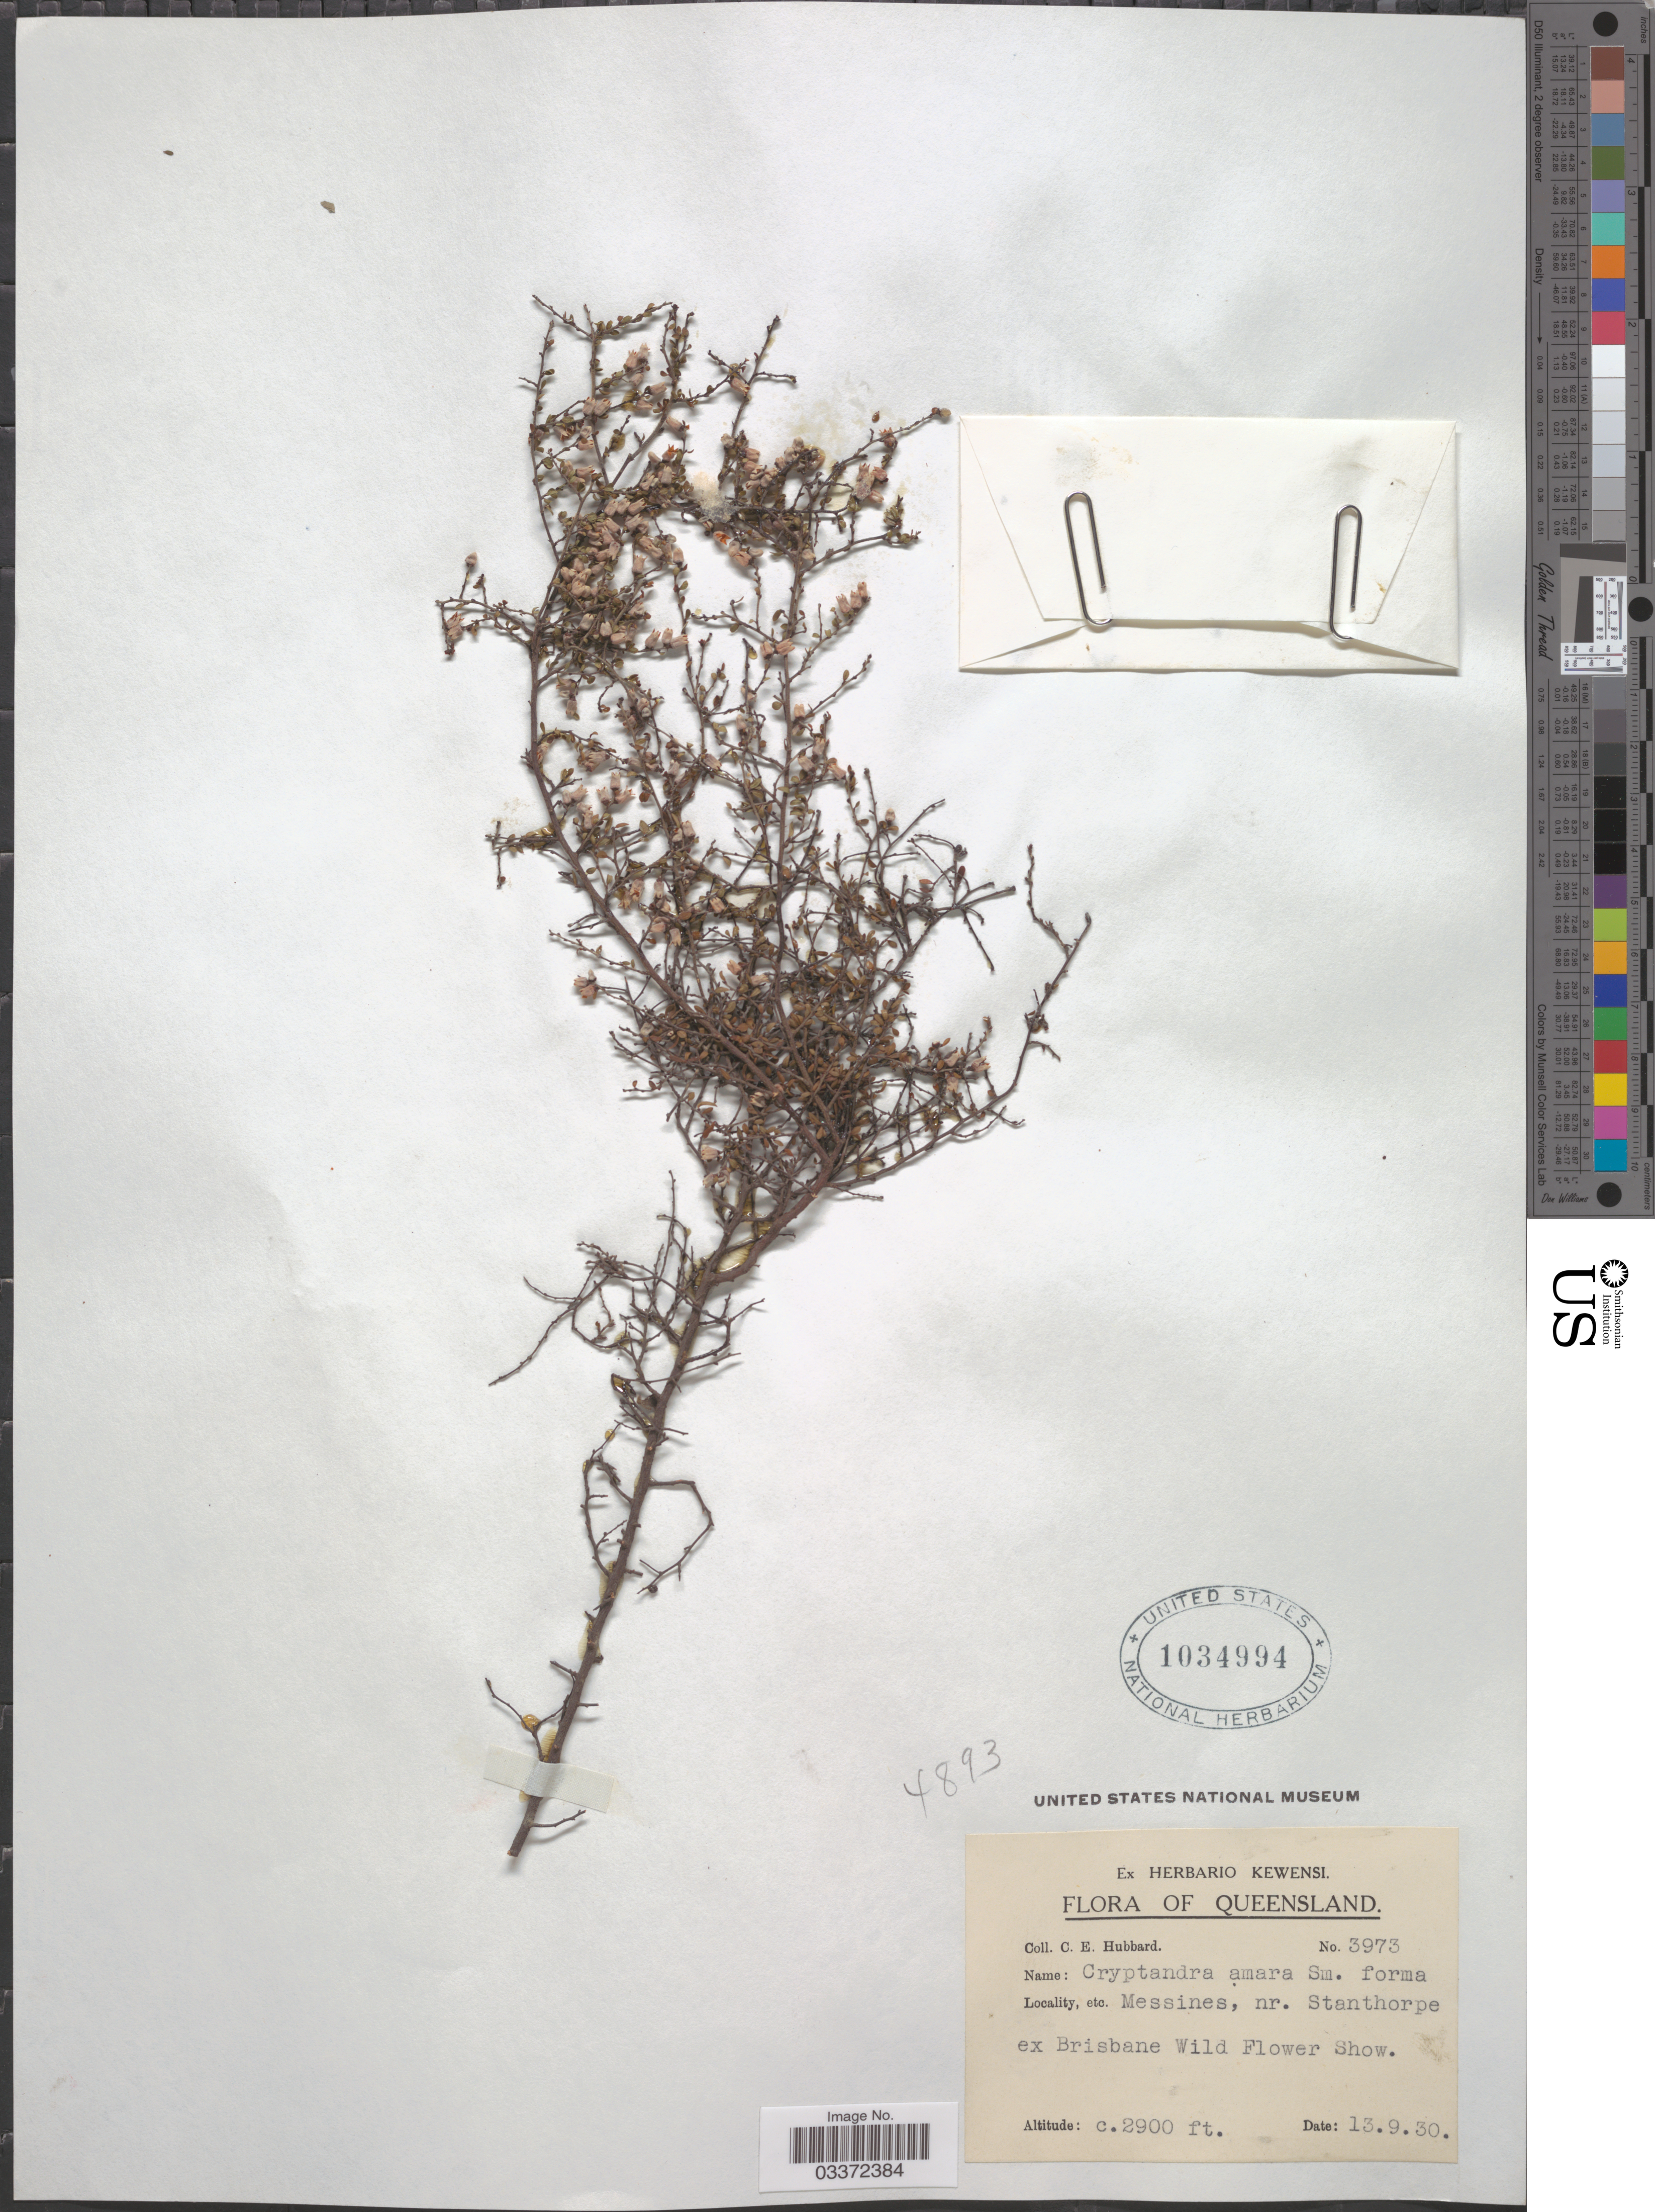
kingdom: Plantae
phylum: Tracheophyta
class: Magnoliopsida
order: Rosales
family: Rhamnaceae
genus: Cryptandra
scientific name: Cryptandra amara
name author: Sm.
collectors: C. E. Hubbard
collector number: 3973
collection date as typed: Transcribed d/m/y: 13/9/30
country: Australia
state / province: Queensland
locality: Messines, nr. Stanthorpe ex Brisbane Wild Flower Show.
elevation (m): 884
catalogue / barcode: US 1034994